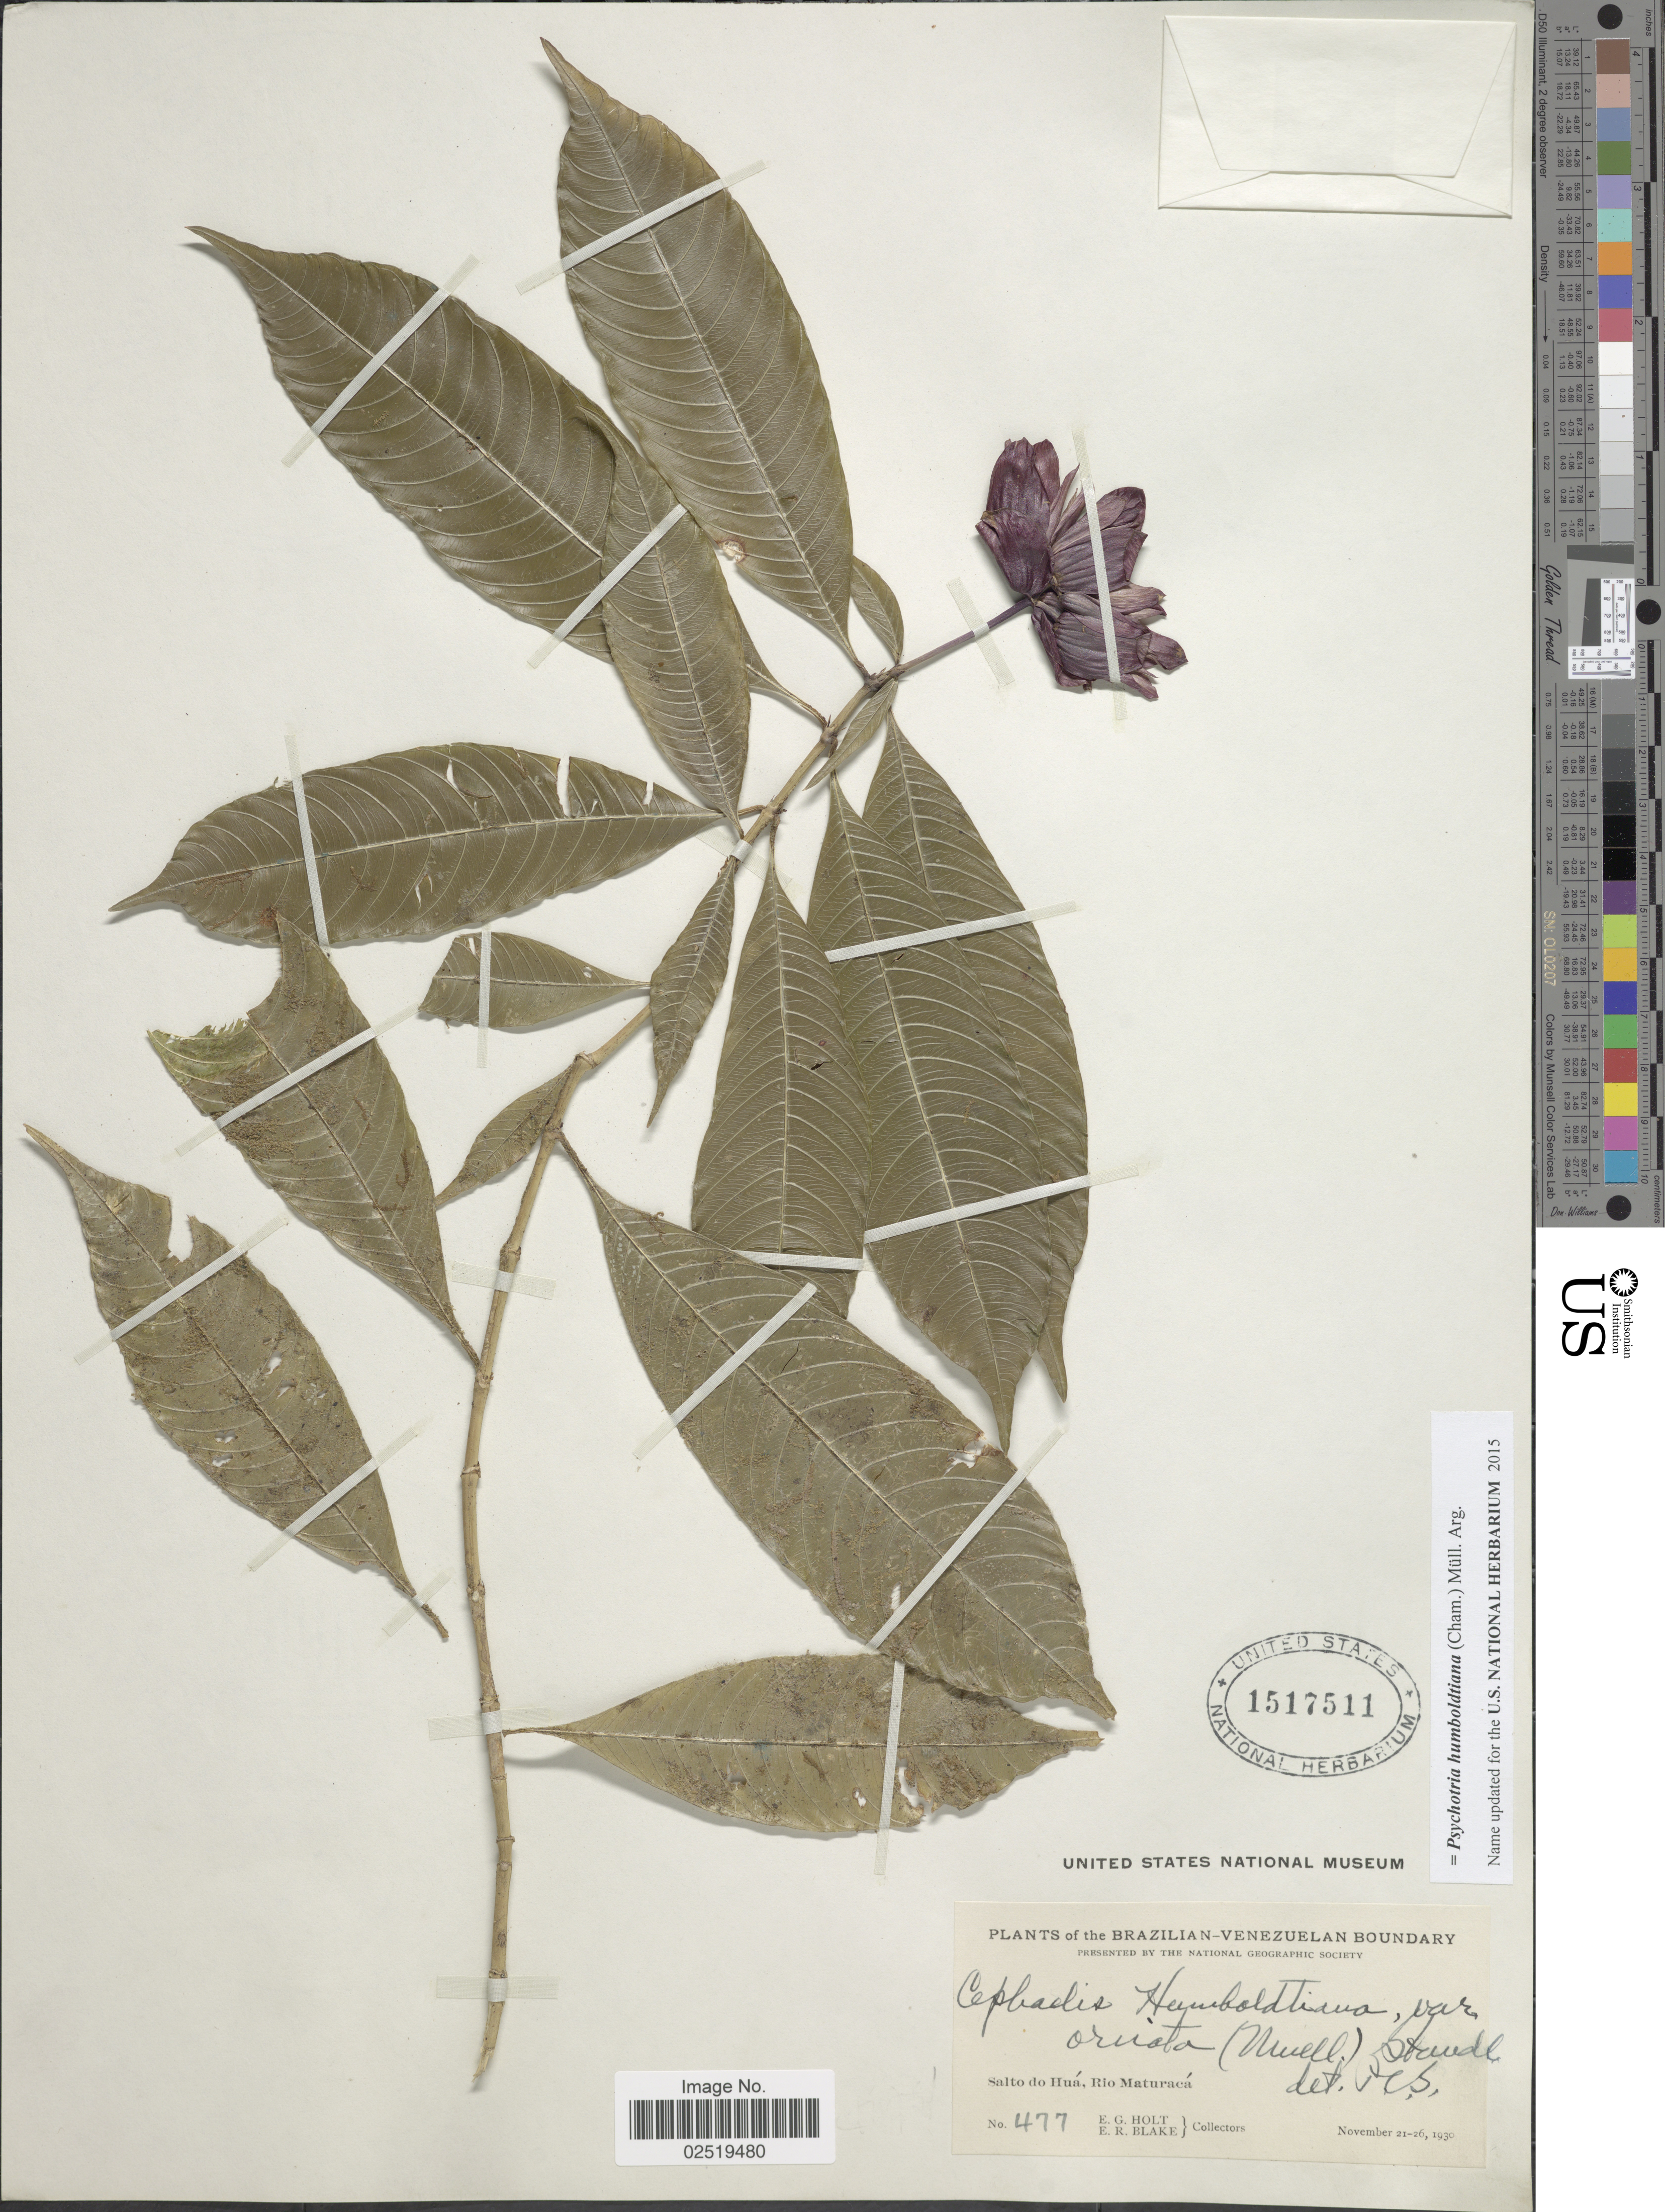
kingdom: Plantae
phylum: Tracheophyta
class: Magnoliopsida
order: Gentianales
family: Rubiaceae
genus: Psychotria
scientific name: Psychotria humboldtiana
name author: (Cham.) Müll. Arg.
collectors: E. G. Holt & E. R. Blake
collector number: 477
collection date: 1930-11-21/1930-11-26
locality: The Brazilian-Venezuelan Boundary, Salto do Hua, Rio Maturaca.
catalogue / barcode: US 1517511